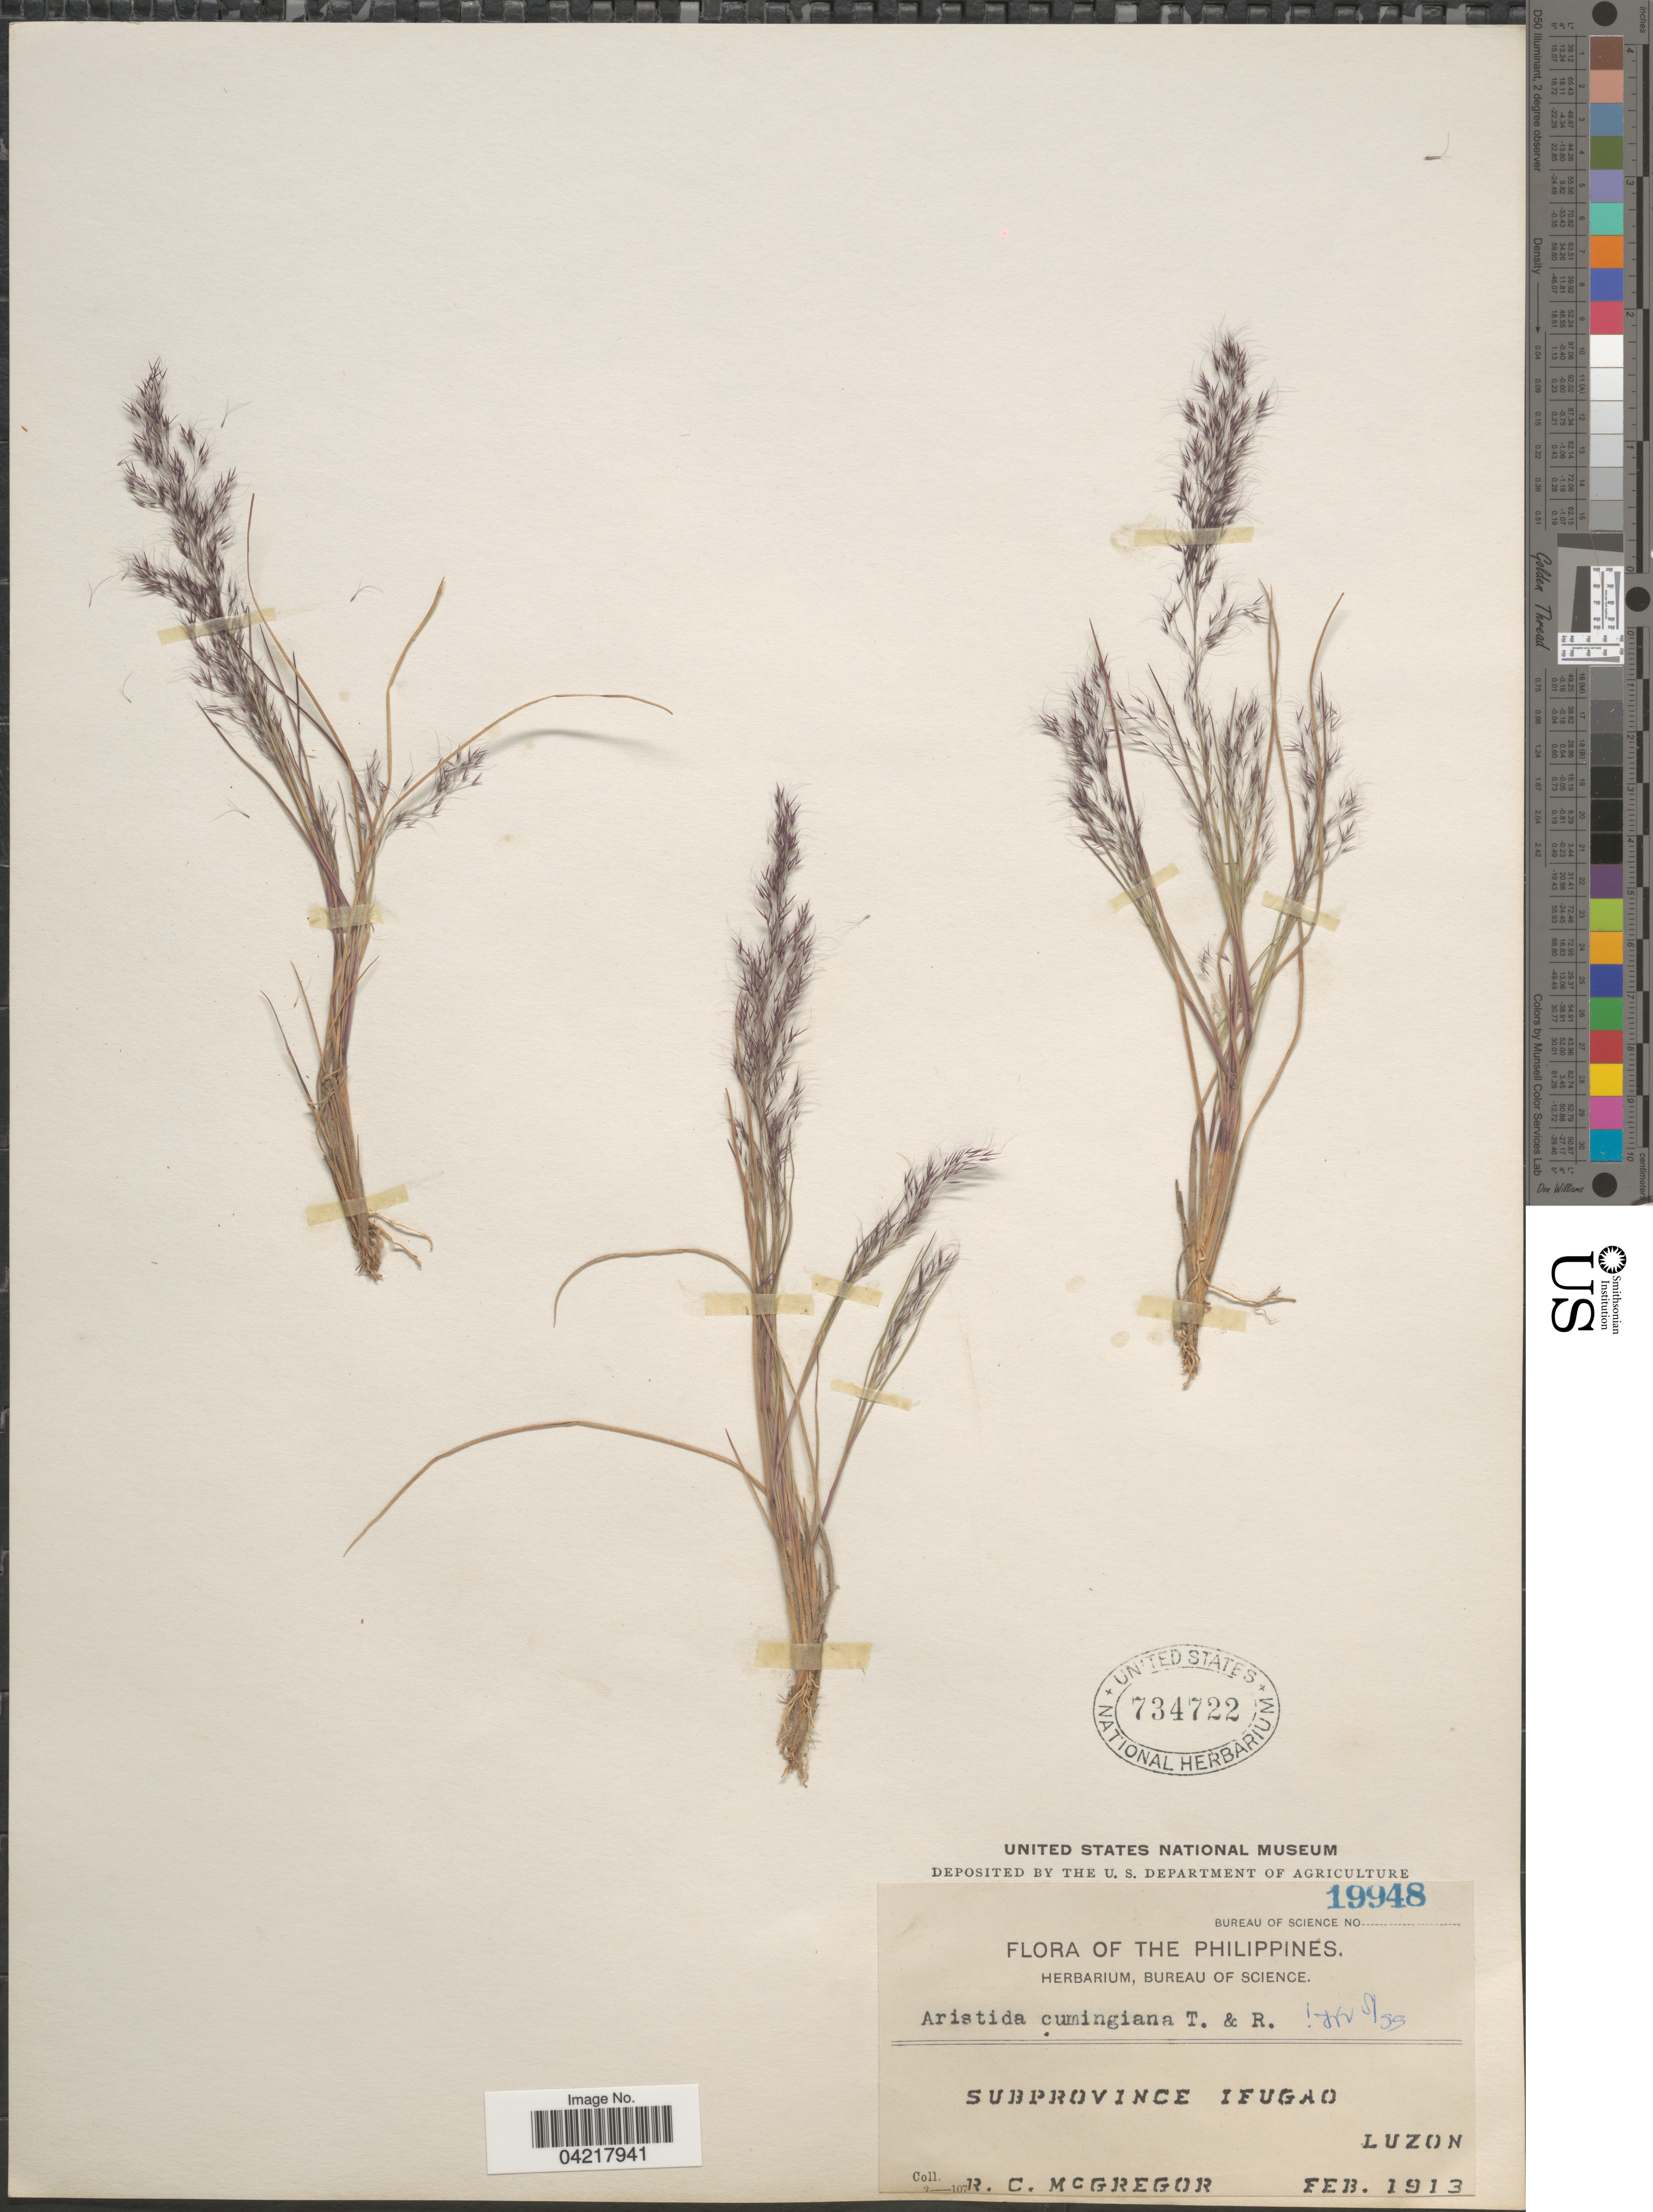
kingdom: Plantae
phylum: Tracheophyta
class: Liliopsida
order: Poales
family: Poaceae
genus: Aristida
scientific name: Aristida cumingiana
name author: Trin. & Rupr.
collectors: R. C. McGregor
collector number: Bureau of Science 19948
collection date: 1913-02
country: Philippines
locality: Subprovince Ifugao. Luzon.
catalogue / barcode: US 734722